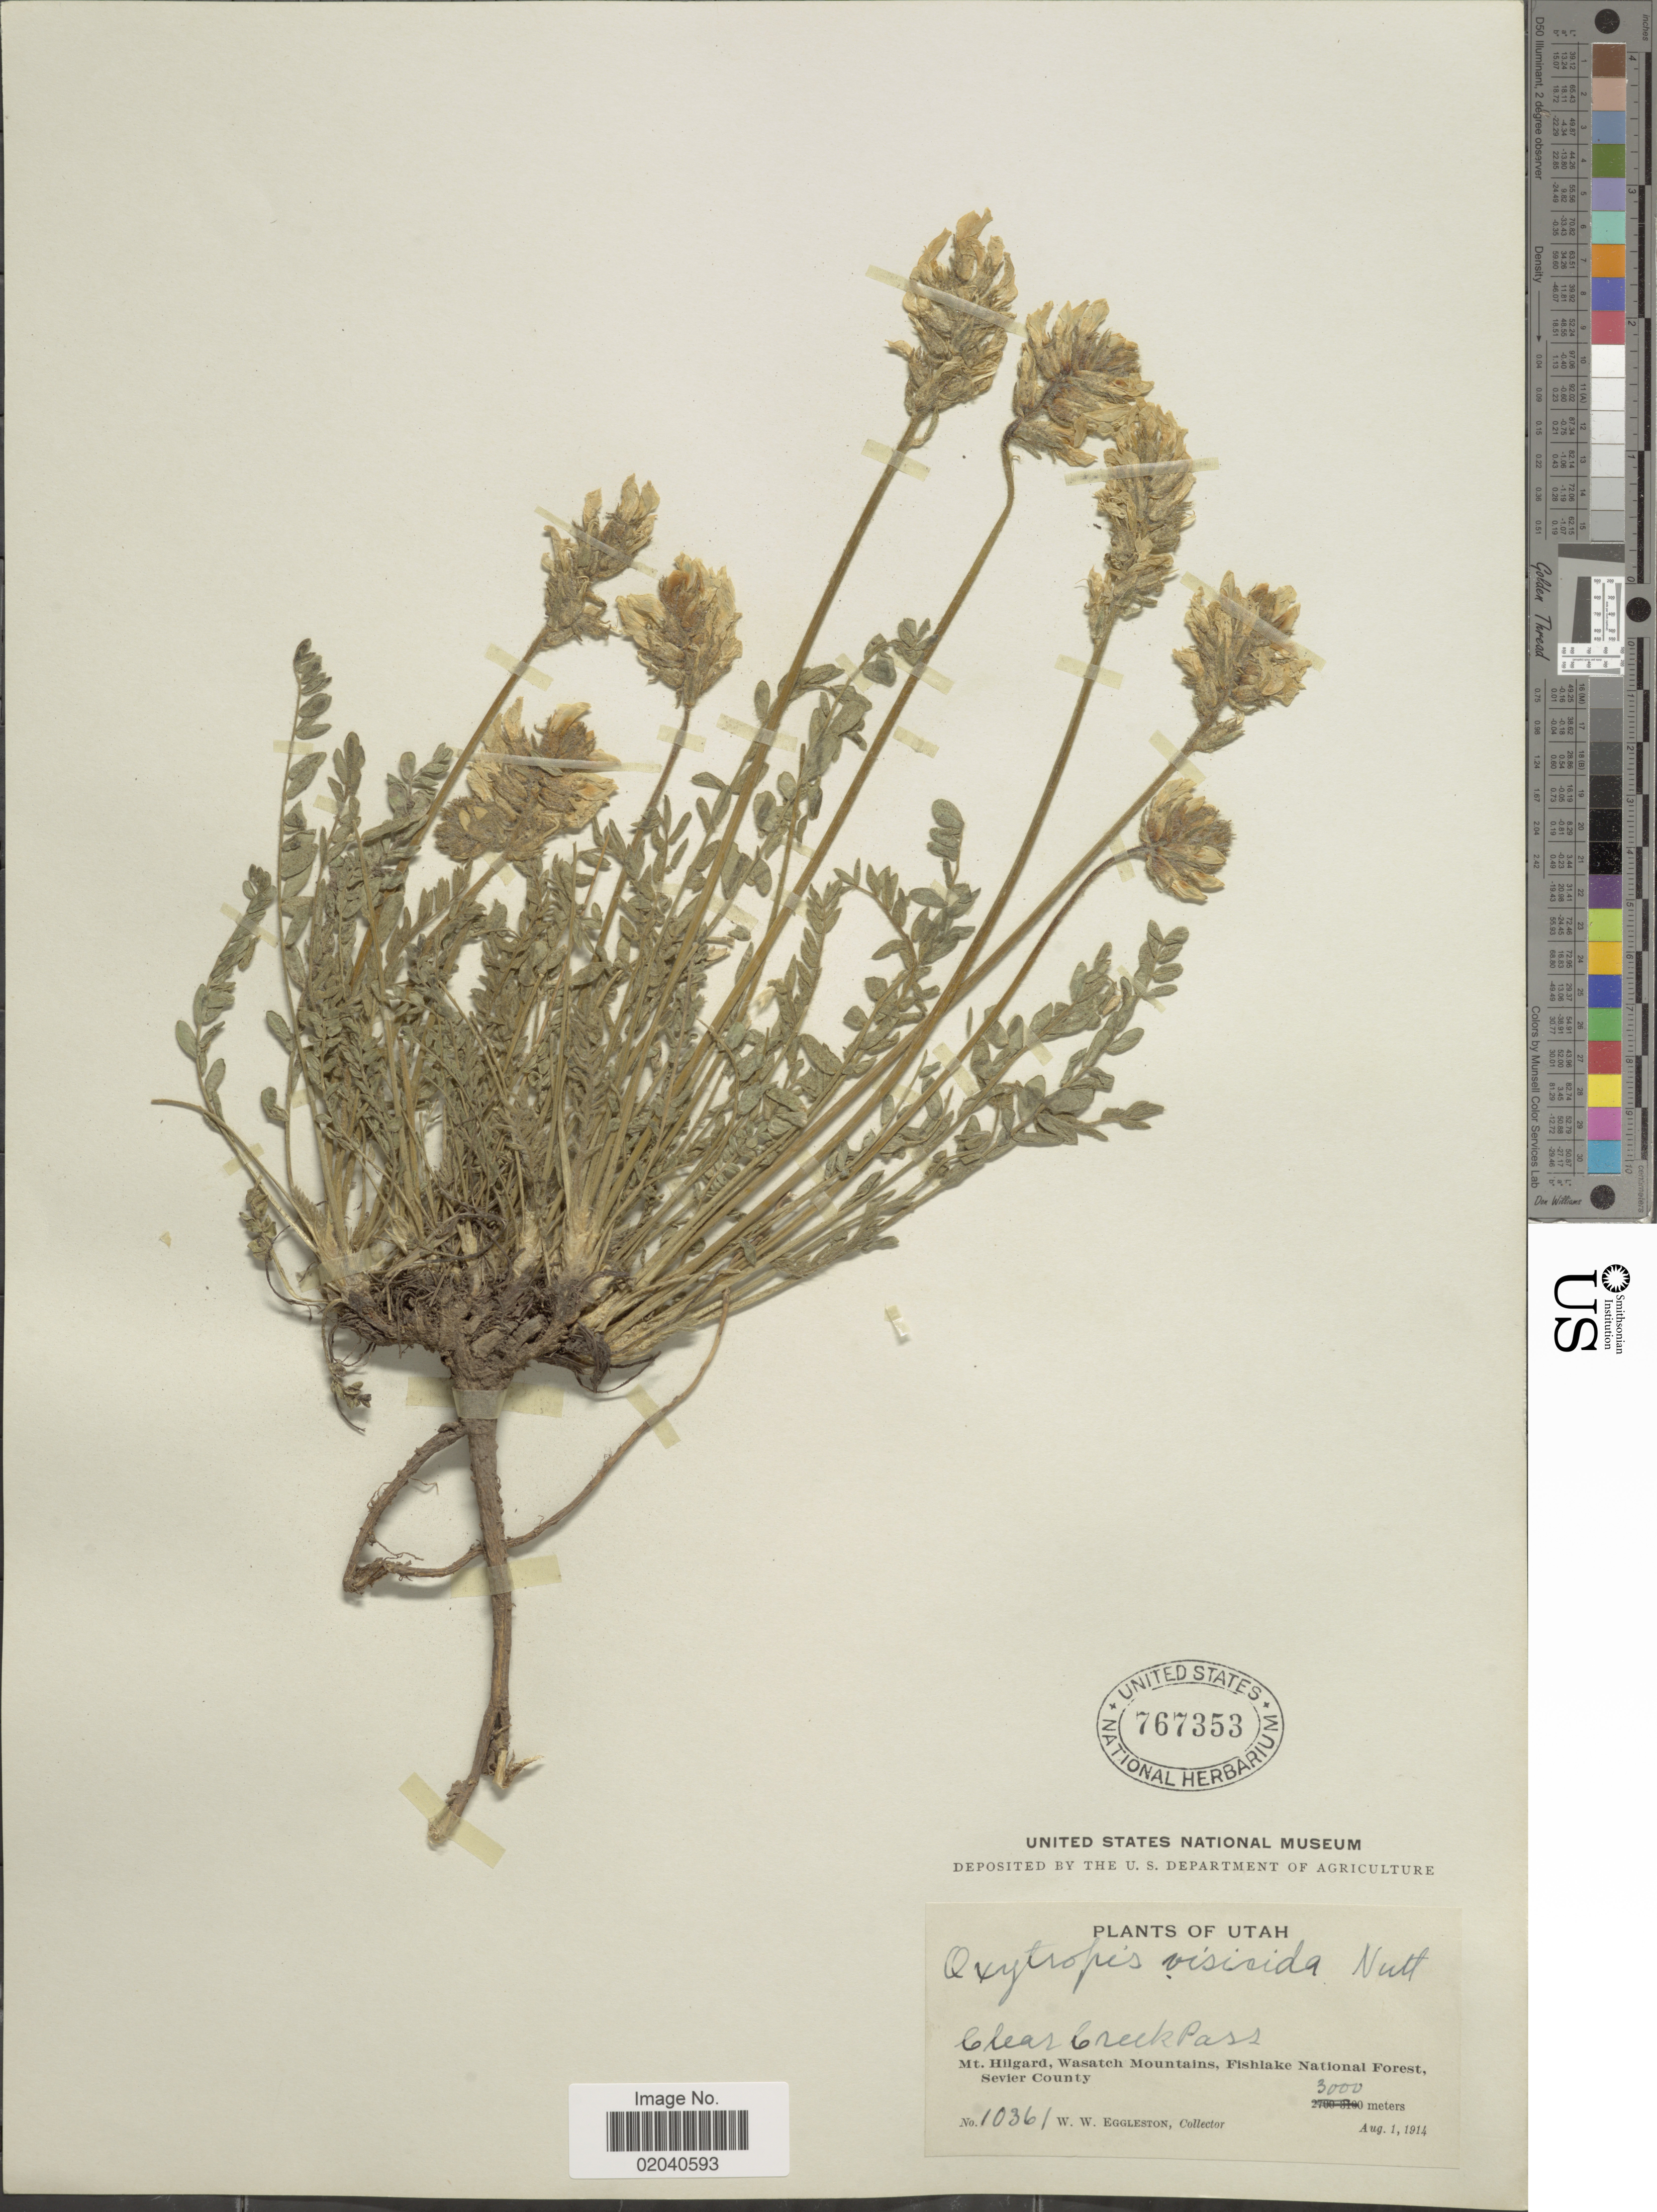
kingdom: Plantae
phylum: Tracheophyta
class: Magnoliopsida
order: Fabales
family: Fabaceae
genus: Oxytropis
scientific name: Oxytropis viscida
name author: Nutt.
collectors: W. W. Eggleston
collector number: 10361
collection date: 1914-08-01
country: United States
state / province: Utah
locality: Clear Creek Pass, Mt. Hilgard, Wasatch Mountains, Fishlake National Forest, Sevier County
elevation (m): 3000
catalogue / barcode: US 767353